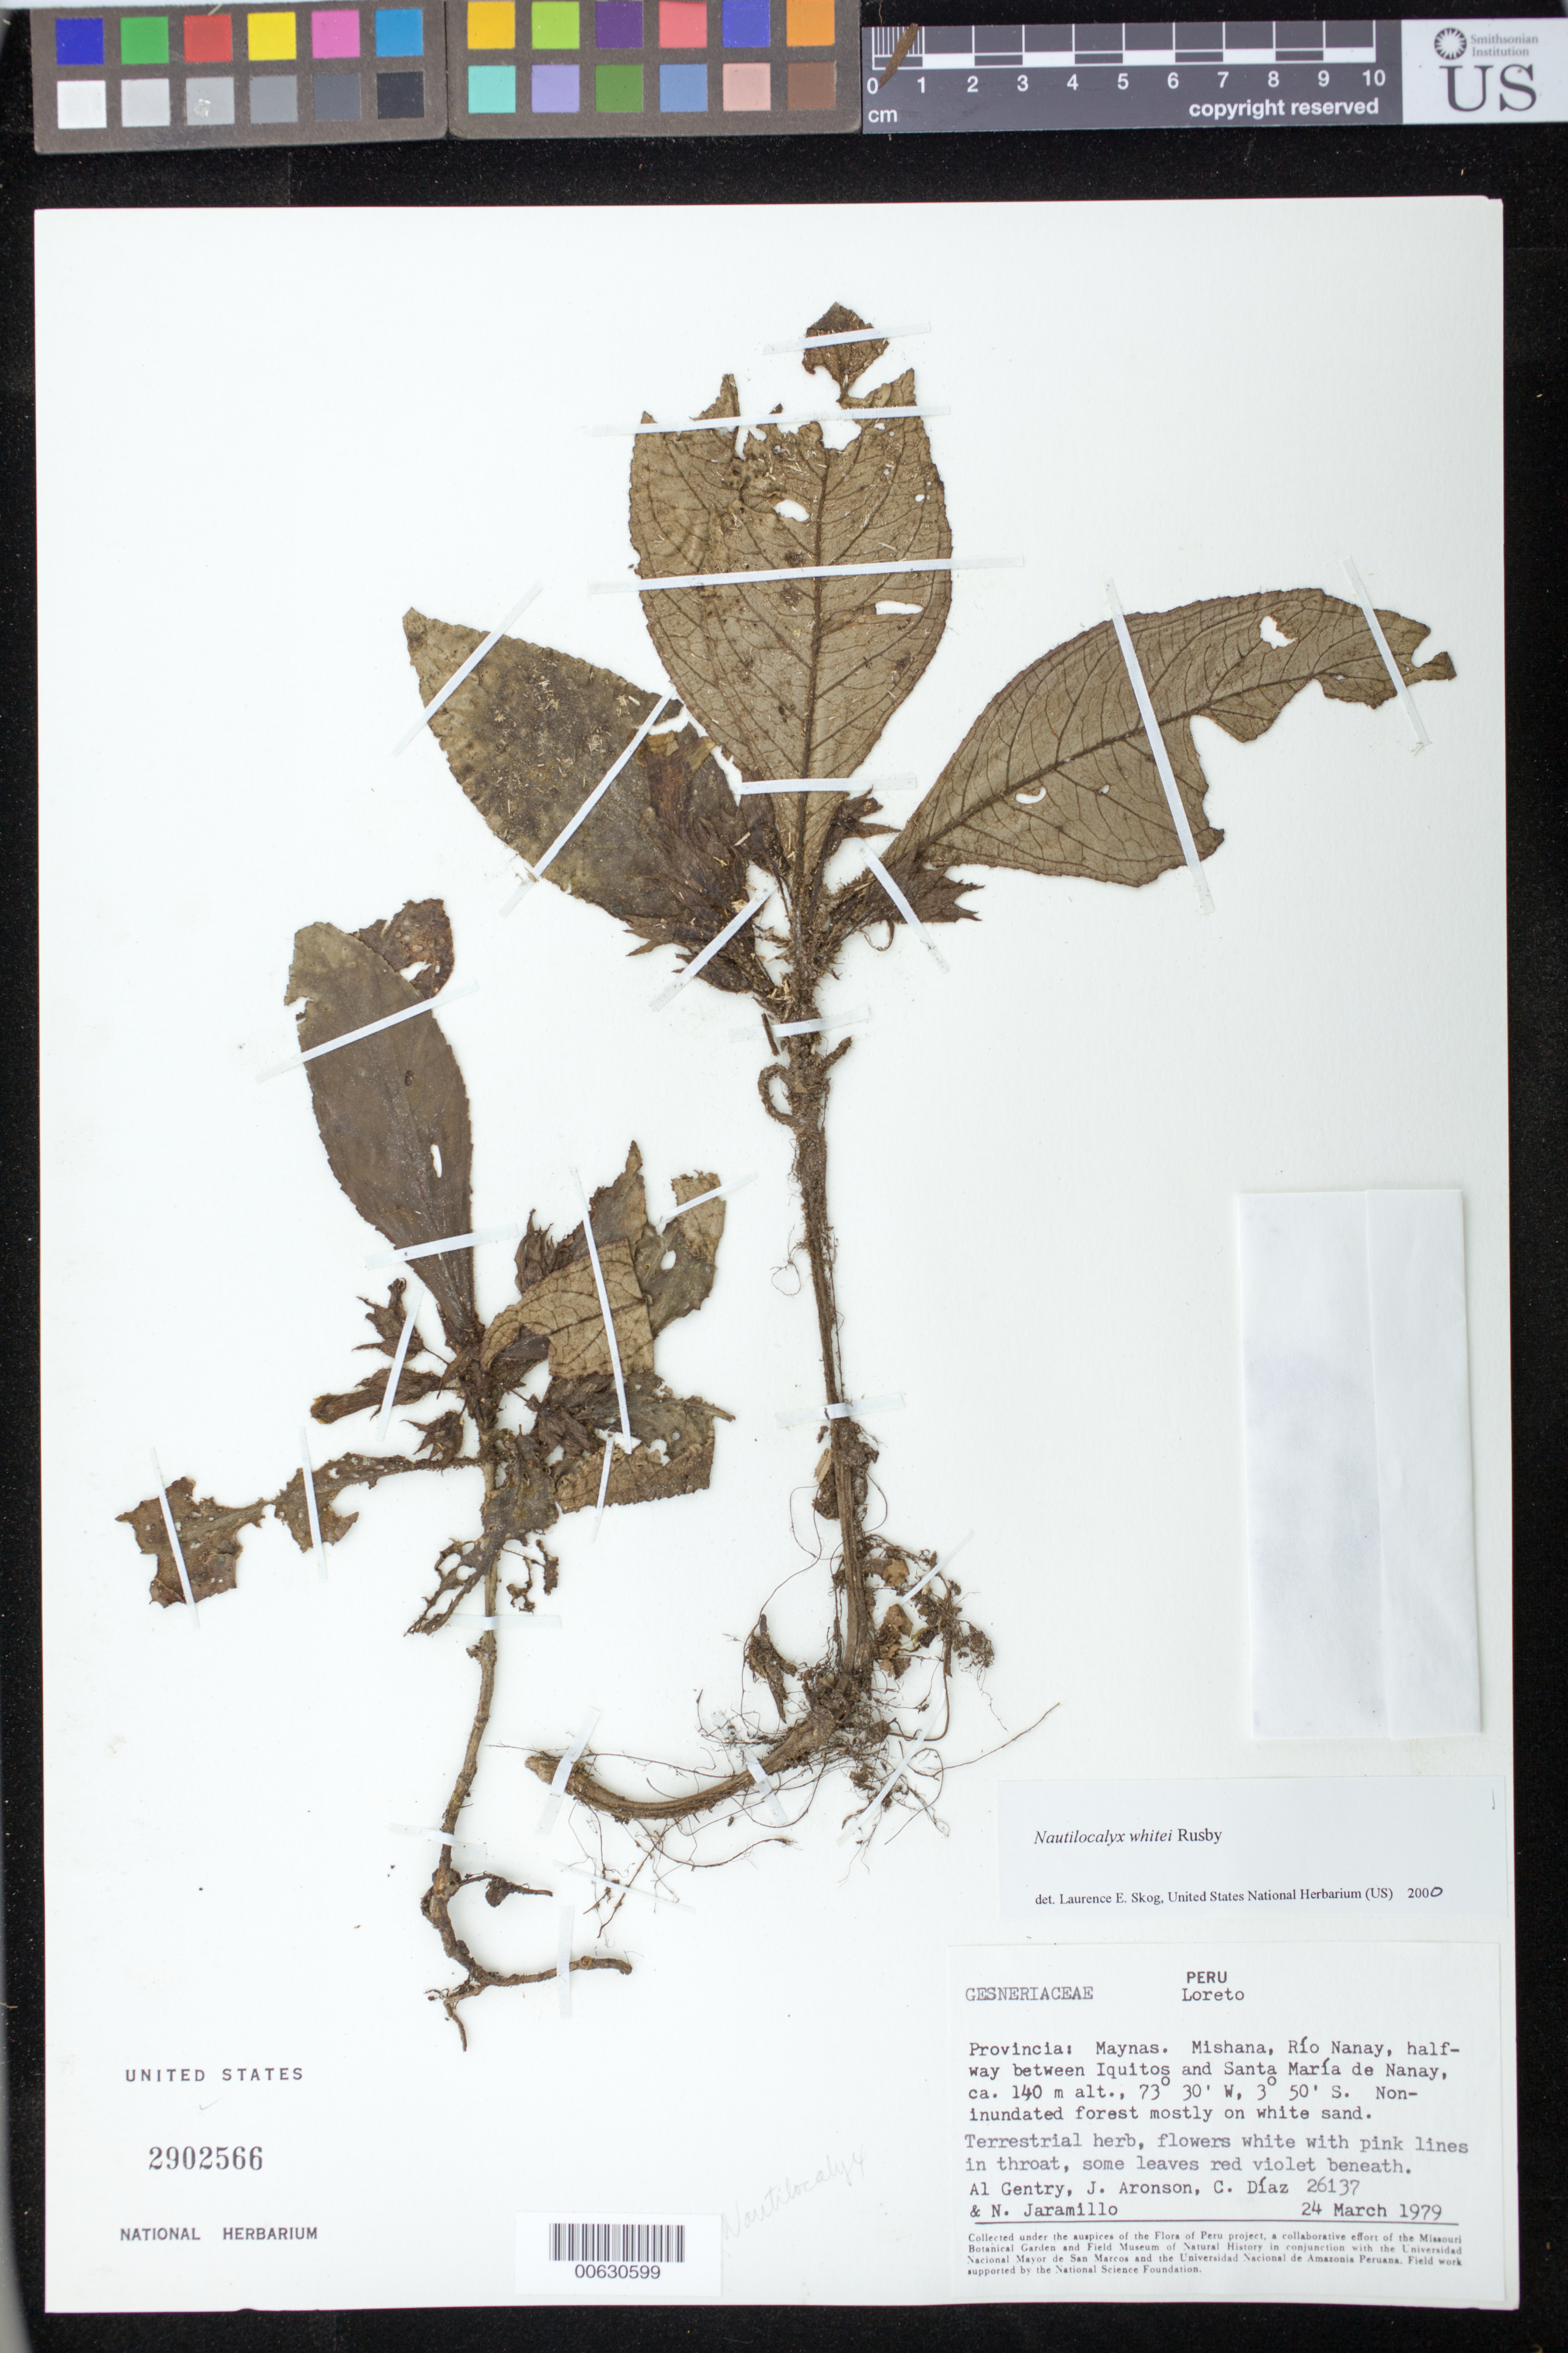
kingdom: Plantae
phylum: Tracheophyta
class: Magnoliopsida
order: Lamiales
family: Gesneriaceae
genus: Nautilocalyx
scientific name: Nautilocalyx whitei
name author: Rusby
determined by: Skog, Laurence E.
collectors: A. H. Gentry, J. Aronson, C. Díaz & N. Jaramillo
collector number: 26137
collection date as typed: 24 Mar 1979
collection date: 1979-03-24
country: Peru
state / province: Loreto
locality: Prov. Maynas, Mishana, Río Nanay, halfway between Iquitos and Santa María de Nanay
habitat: Non-inundated forest mostly on white sand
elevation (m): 140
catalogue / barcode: US 2902566